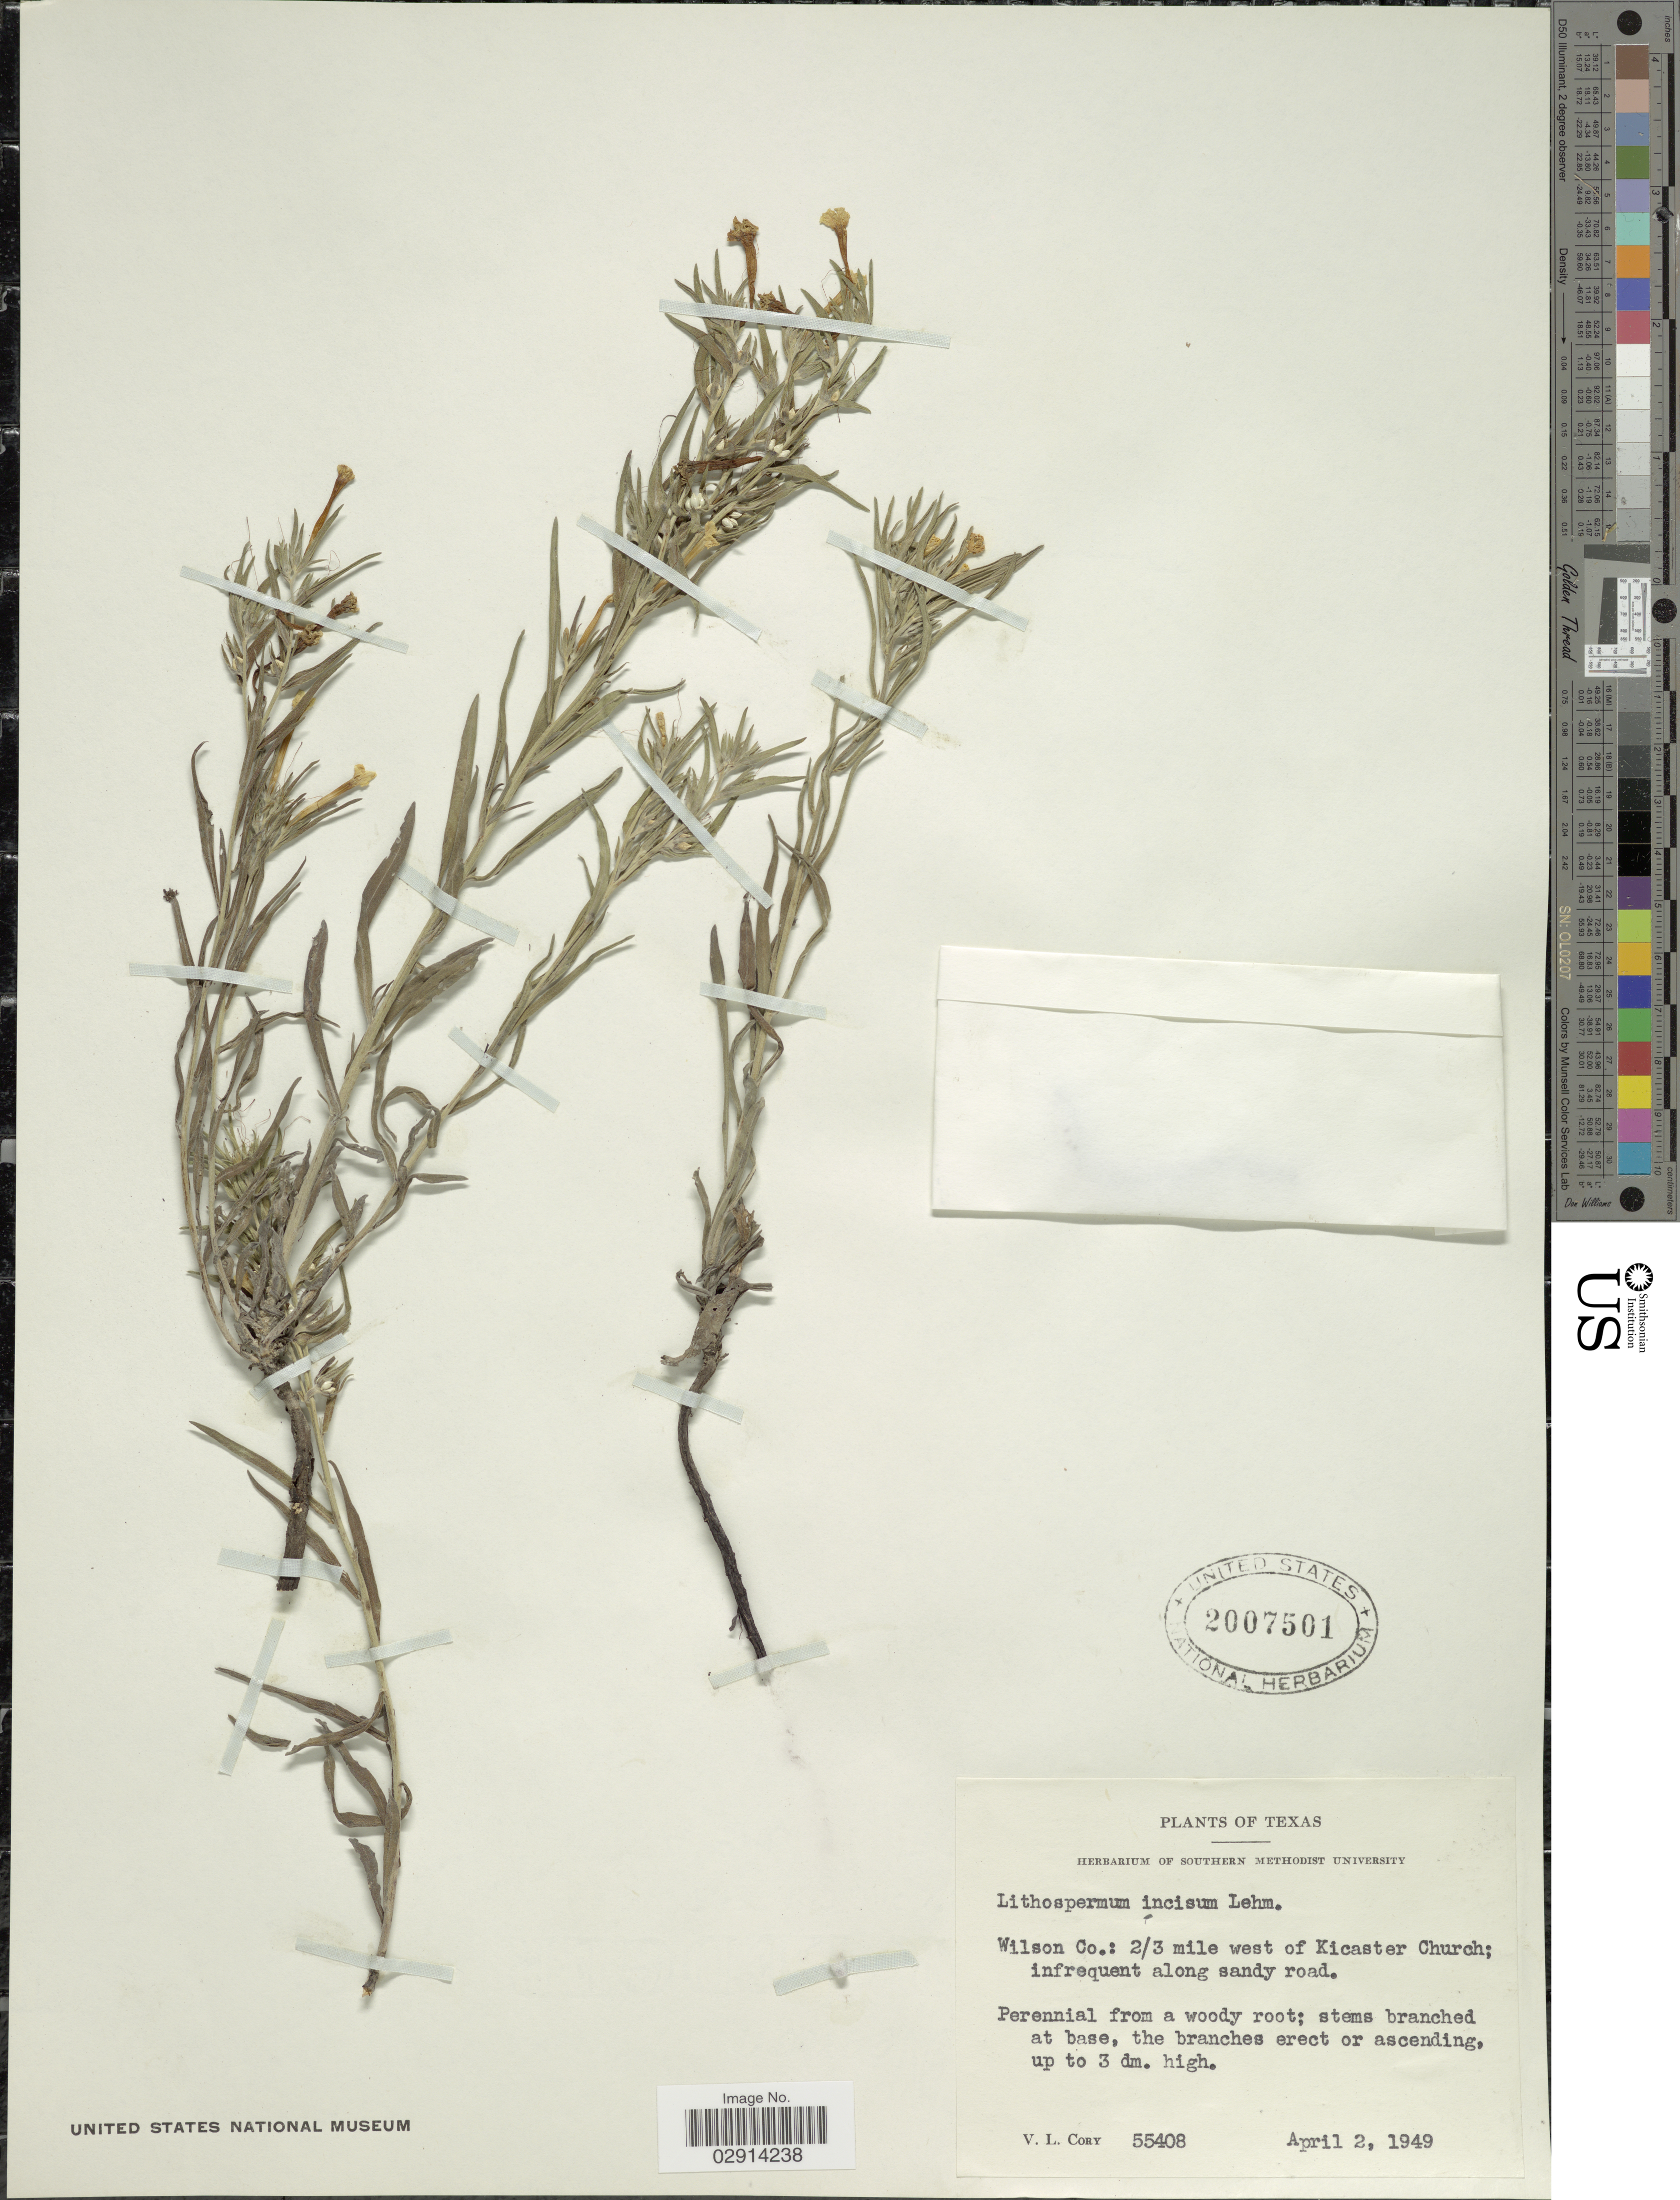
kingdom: Plantae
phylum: Tracheophyta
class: Magnoliopsida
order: Boraginales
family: Boraginaceae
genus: Lithospermum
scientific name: Lithospermum incisum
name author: Lehm.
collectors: V. Cory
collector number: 55408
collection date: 1949-04-02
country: United States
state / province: Texas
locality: Wilson Co.: 2/3 mile west of Kicaster Church.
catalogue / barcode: US 2007501